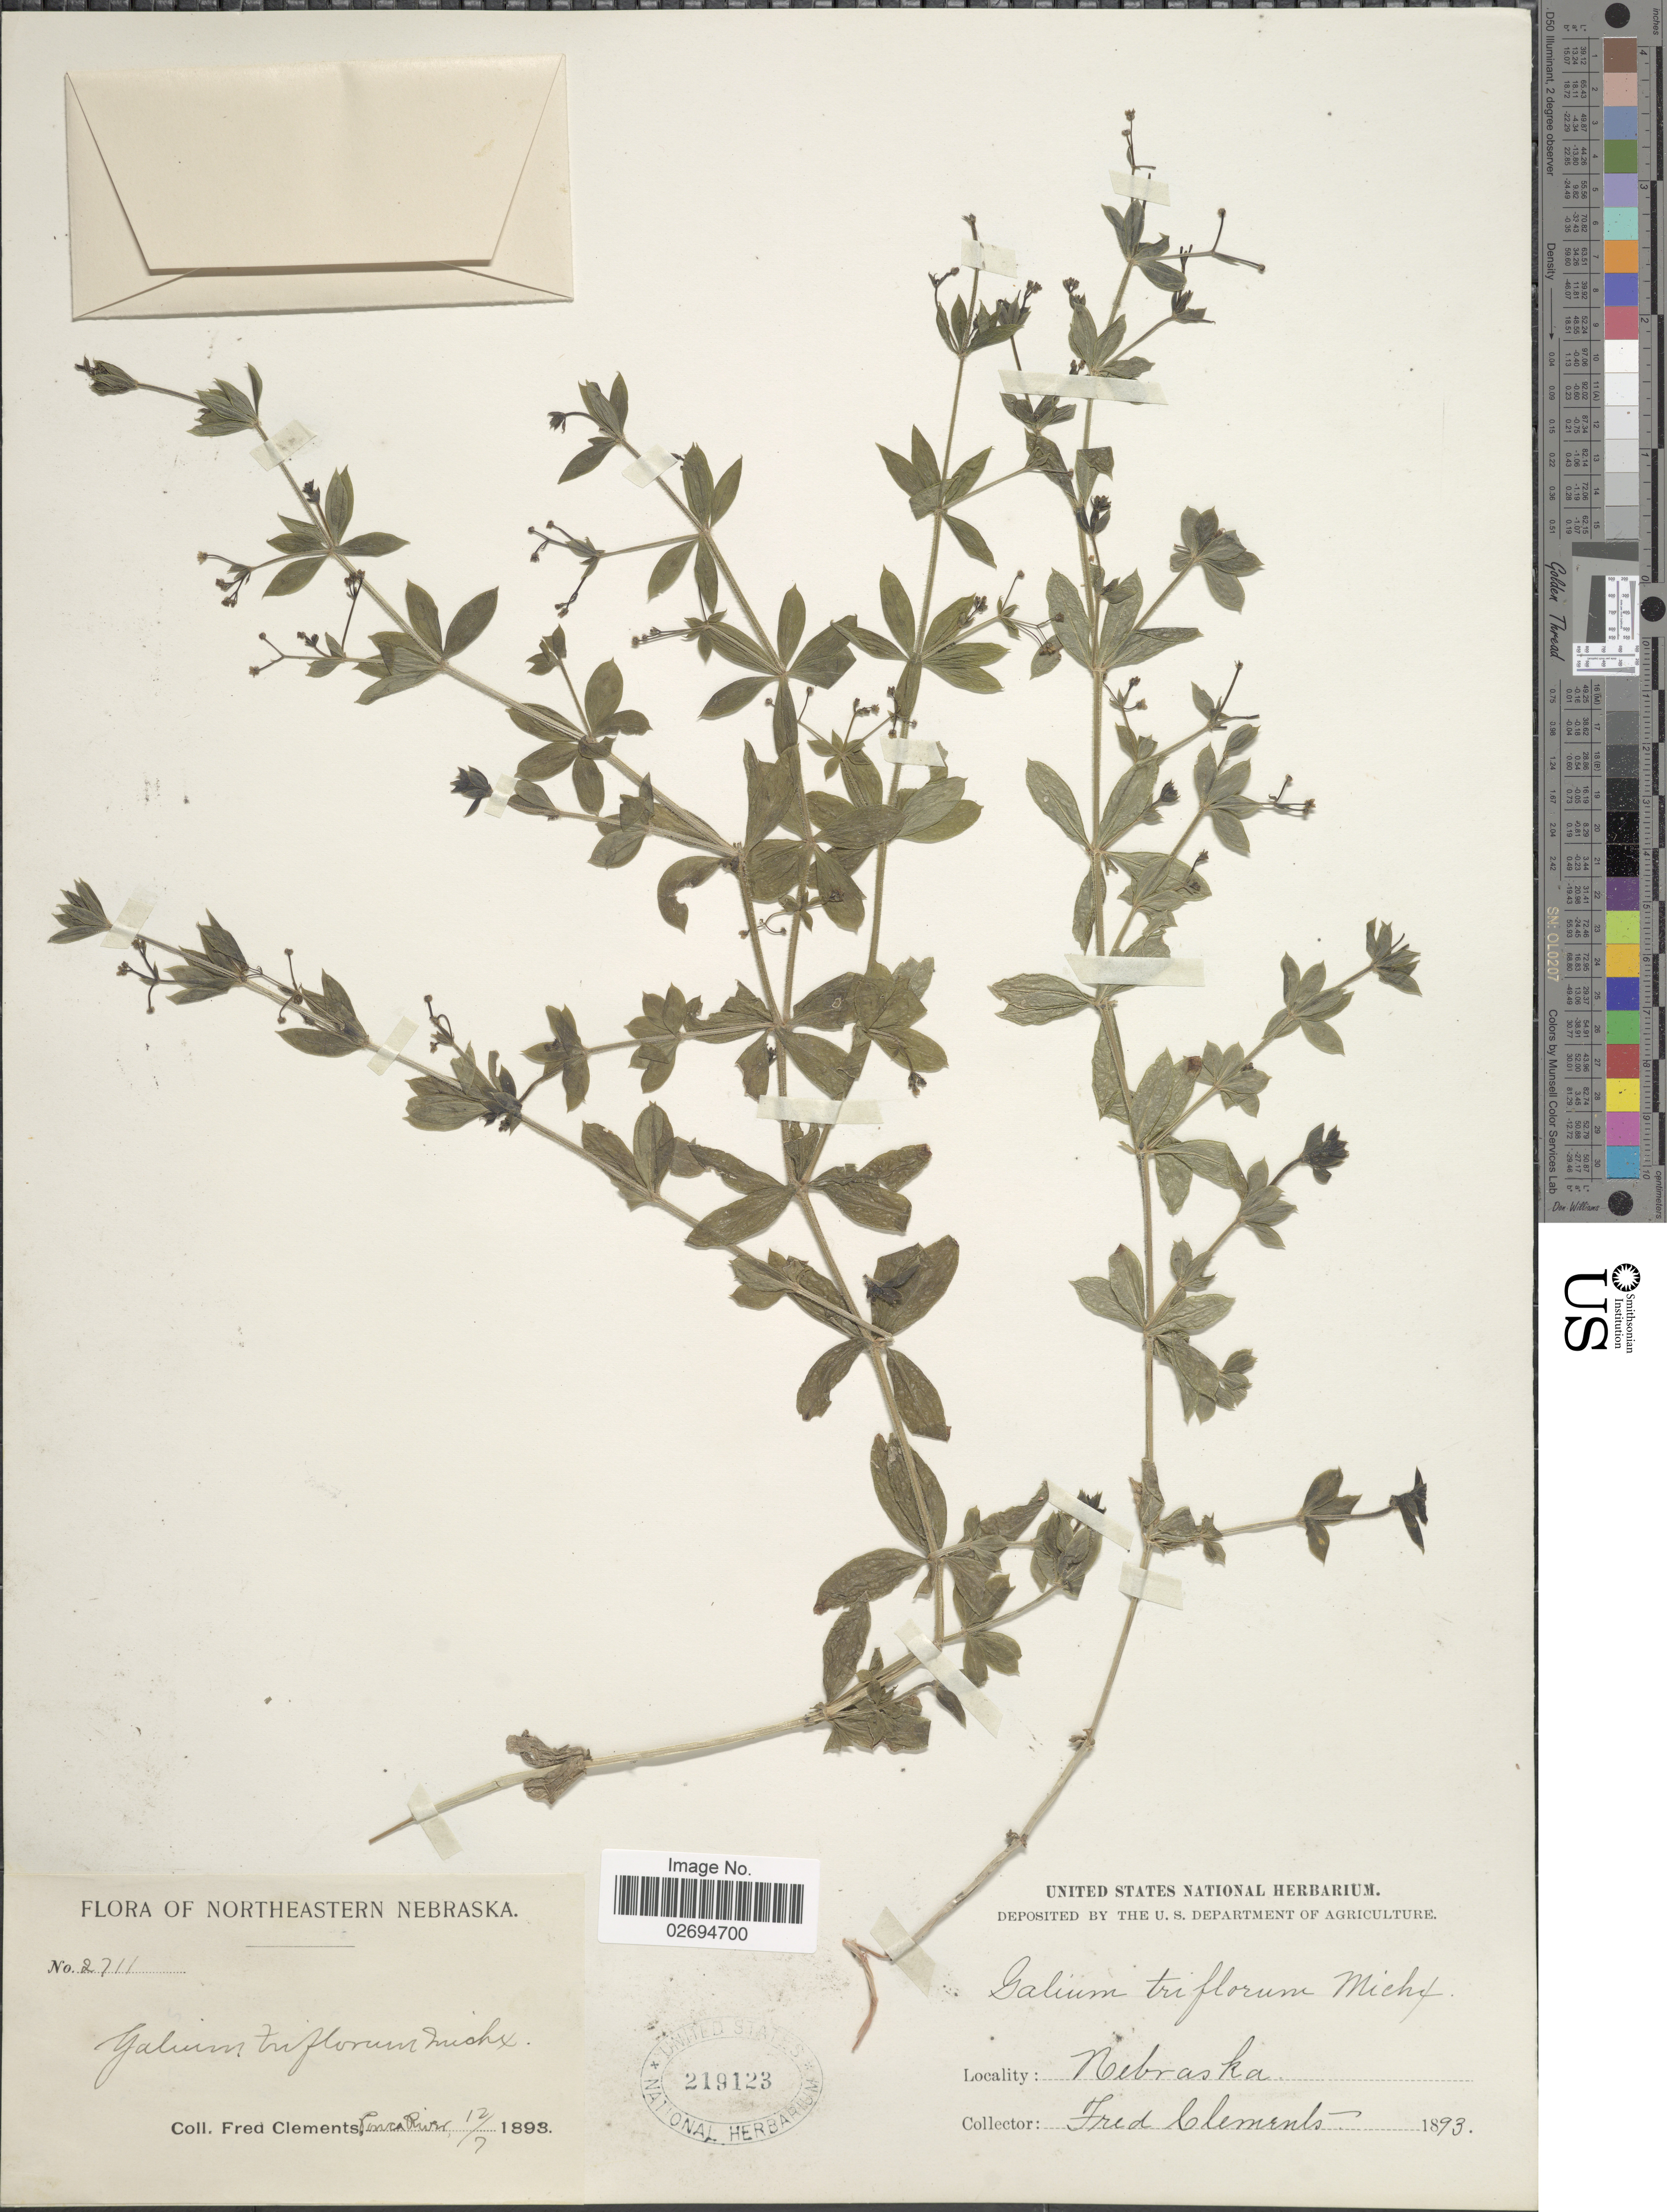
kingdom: Plantae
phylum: Tracheophyta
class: Magnoliopsida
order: Gentianales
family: Rubiaceae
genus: Galium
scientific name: Galium triflorum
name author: Michx.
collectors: F. Clements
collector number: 2711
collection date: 1893-07-12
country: United States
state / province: Nebraska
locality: Northeastern Nebraska, Ponca River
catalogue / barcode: US 219123